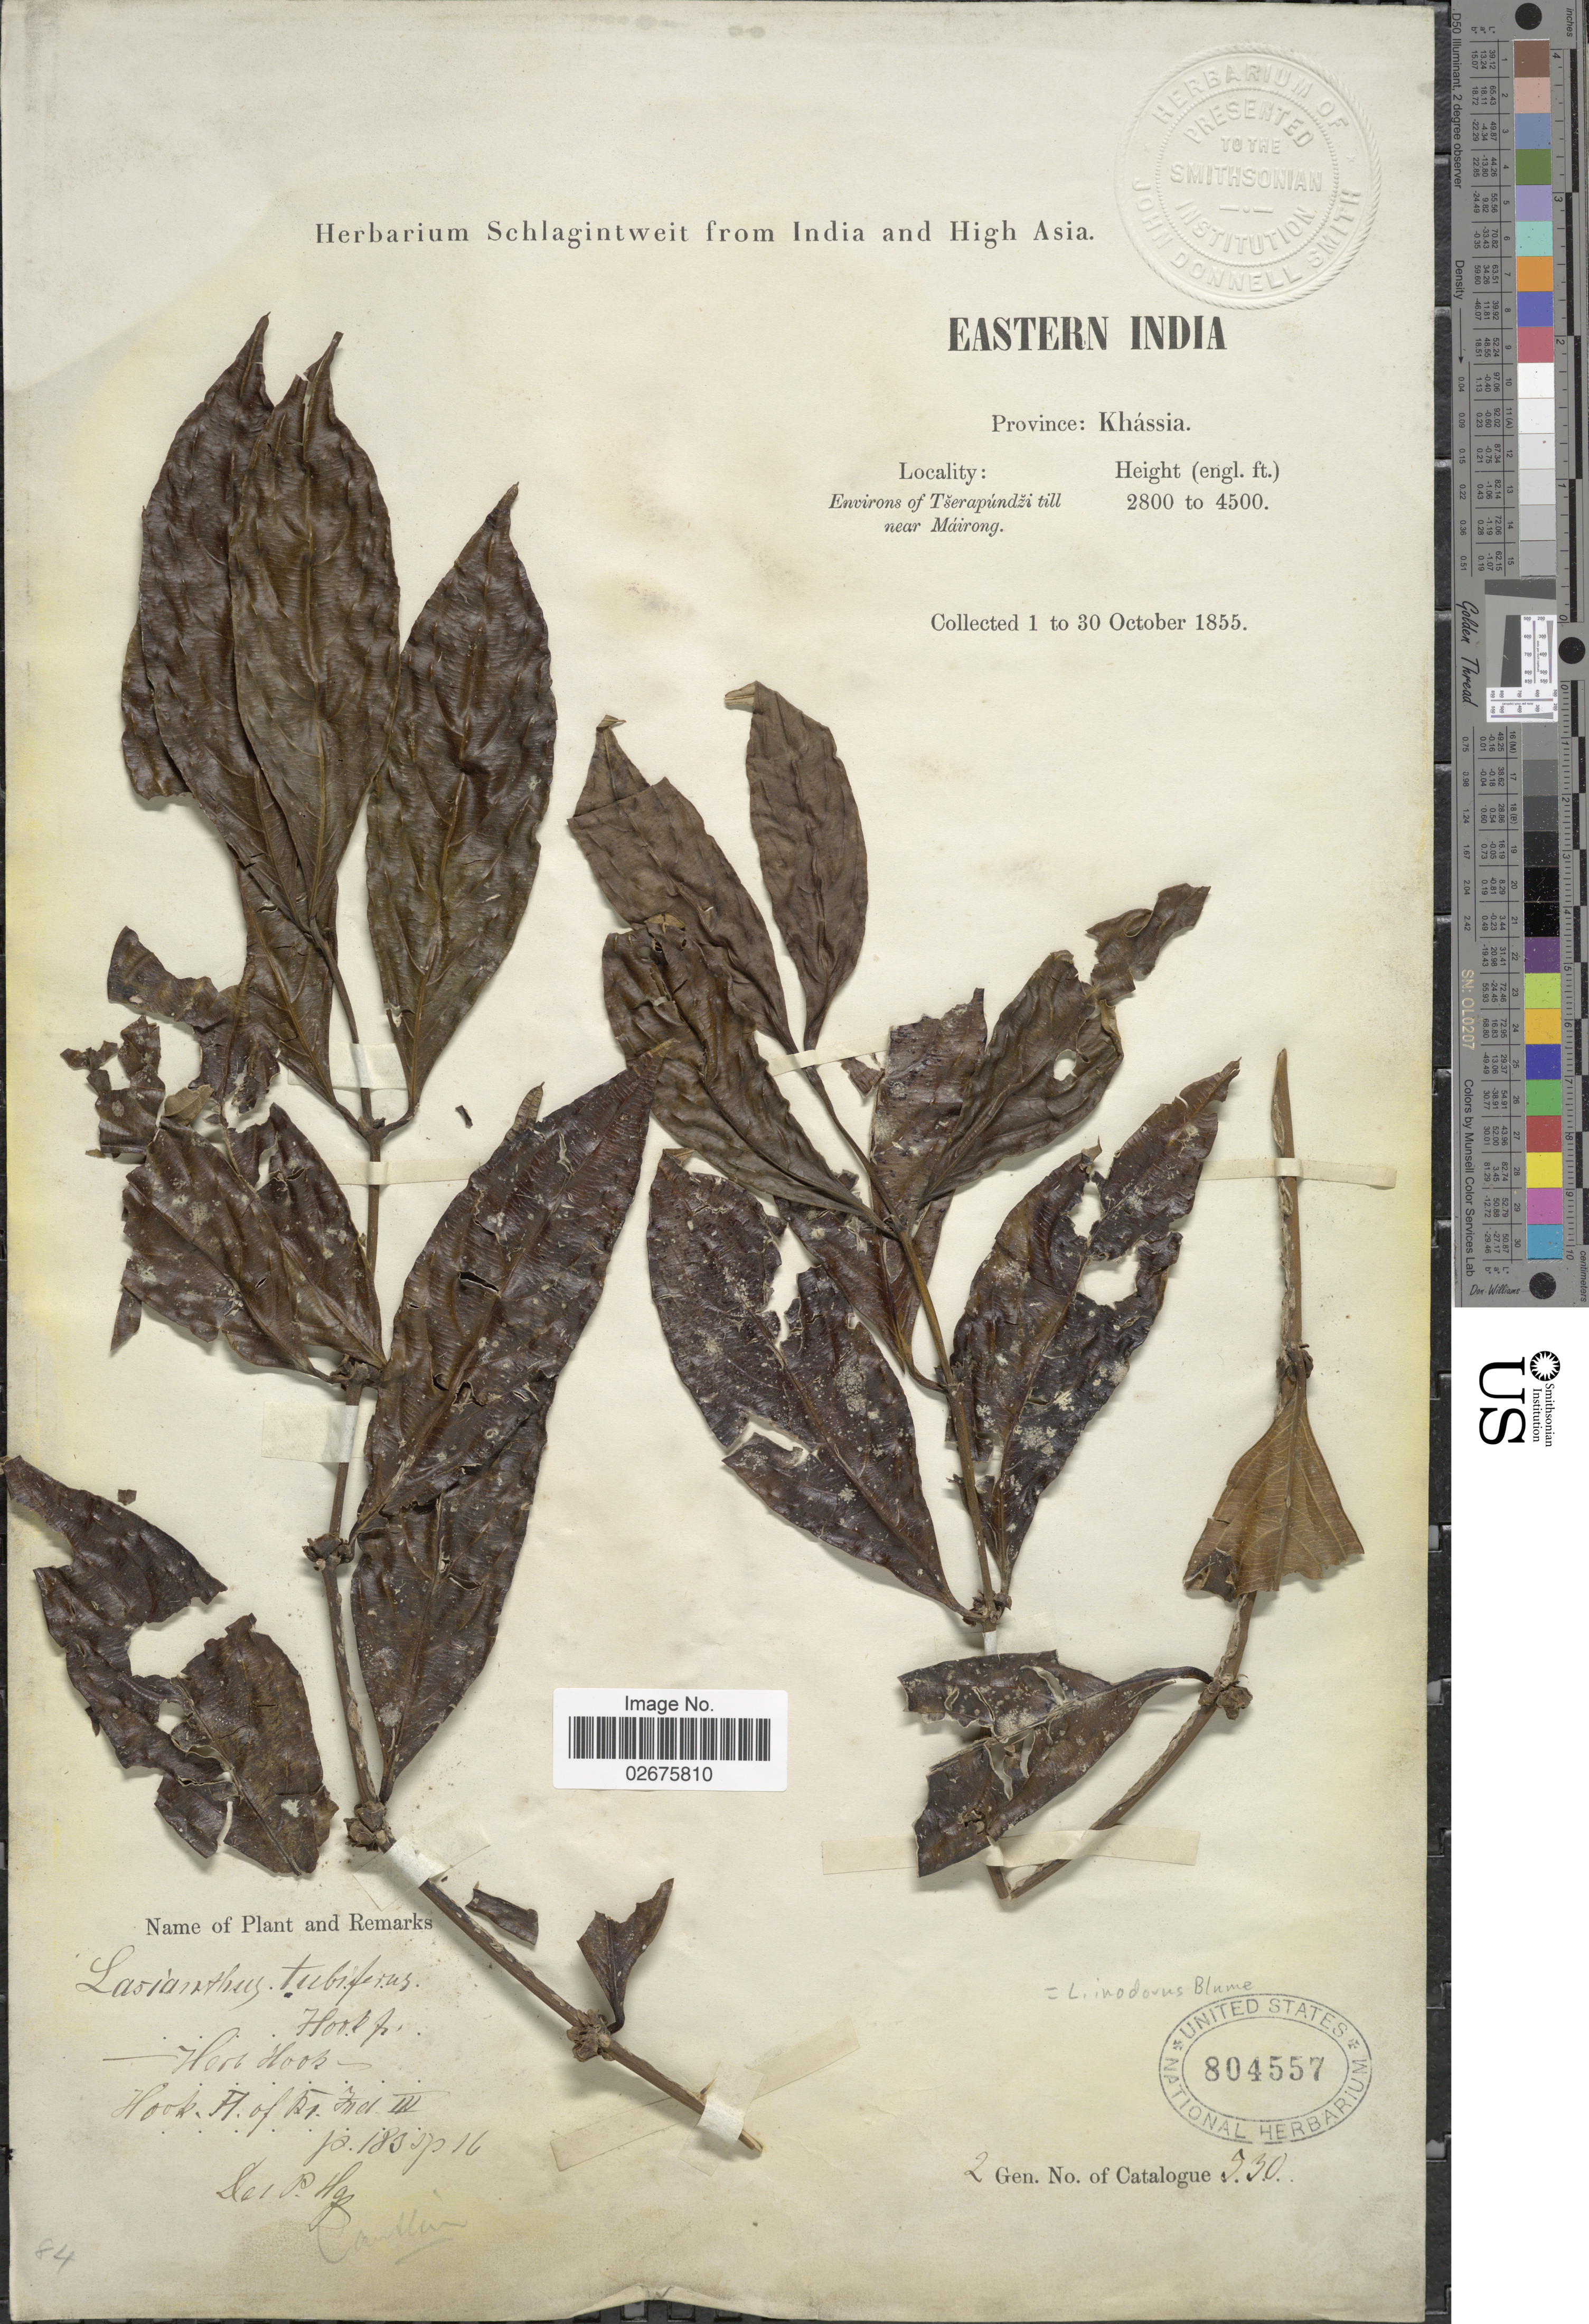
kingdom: Plantae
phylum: Tracheophyta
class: Magnoliopsida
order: Gentianales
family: Rubiaceae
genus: Lasianthus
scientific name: Lasianthus inodorus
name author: Blume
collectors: ex herb. Schlagintweit from India and High Asia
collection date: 1855-10-01/1855-10-30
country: India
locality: Eastern India, Province: Khássia, Environs of Tserapúndzi till near Máirong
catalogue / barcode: US 804557